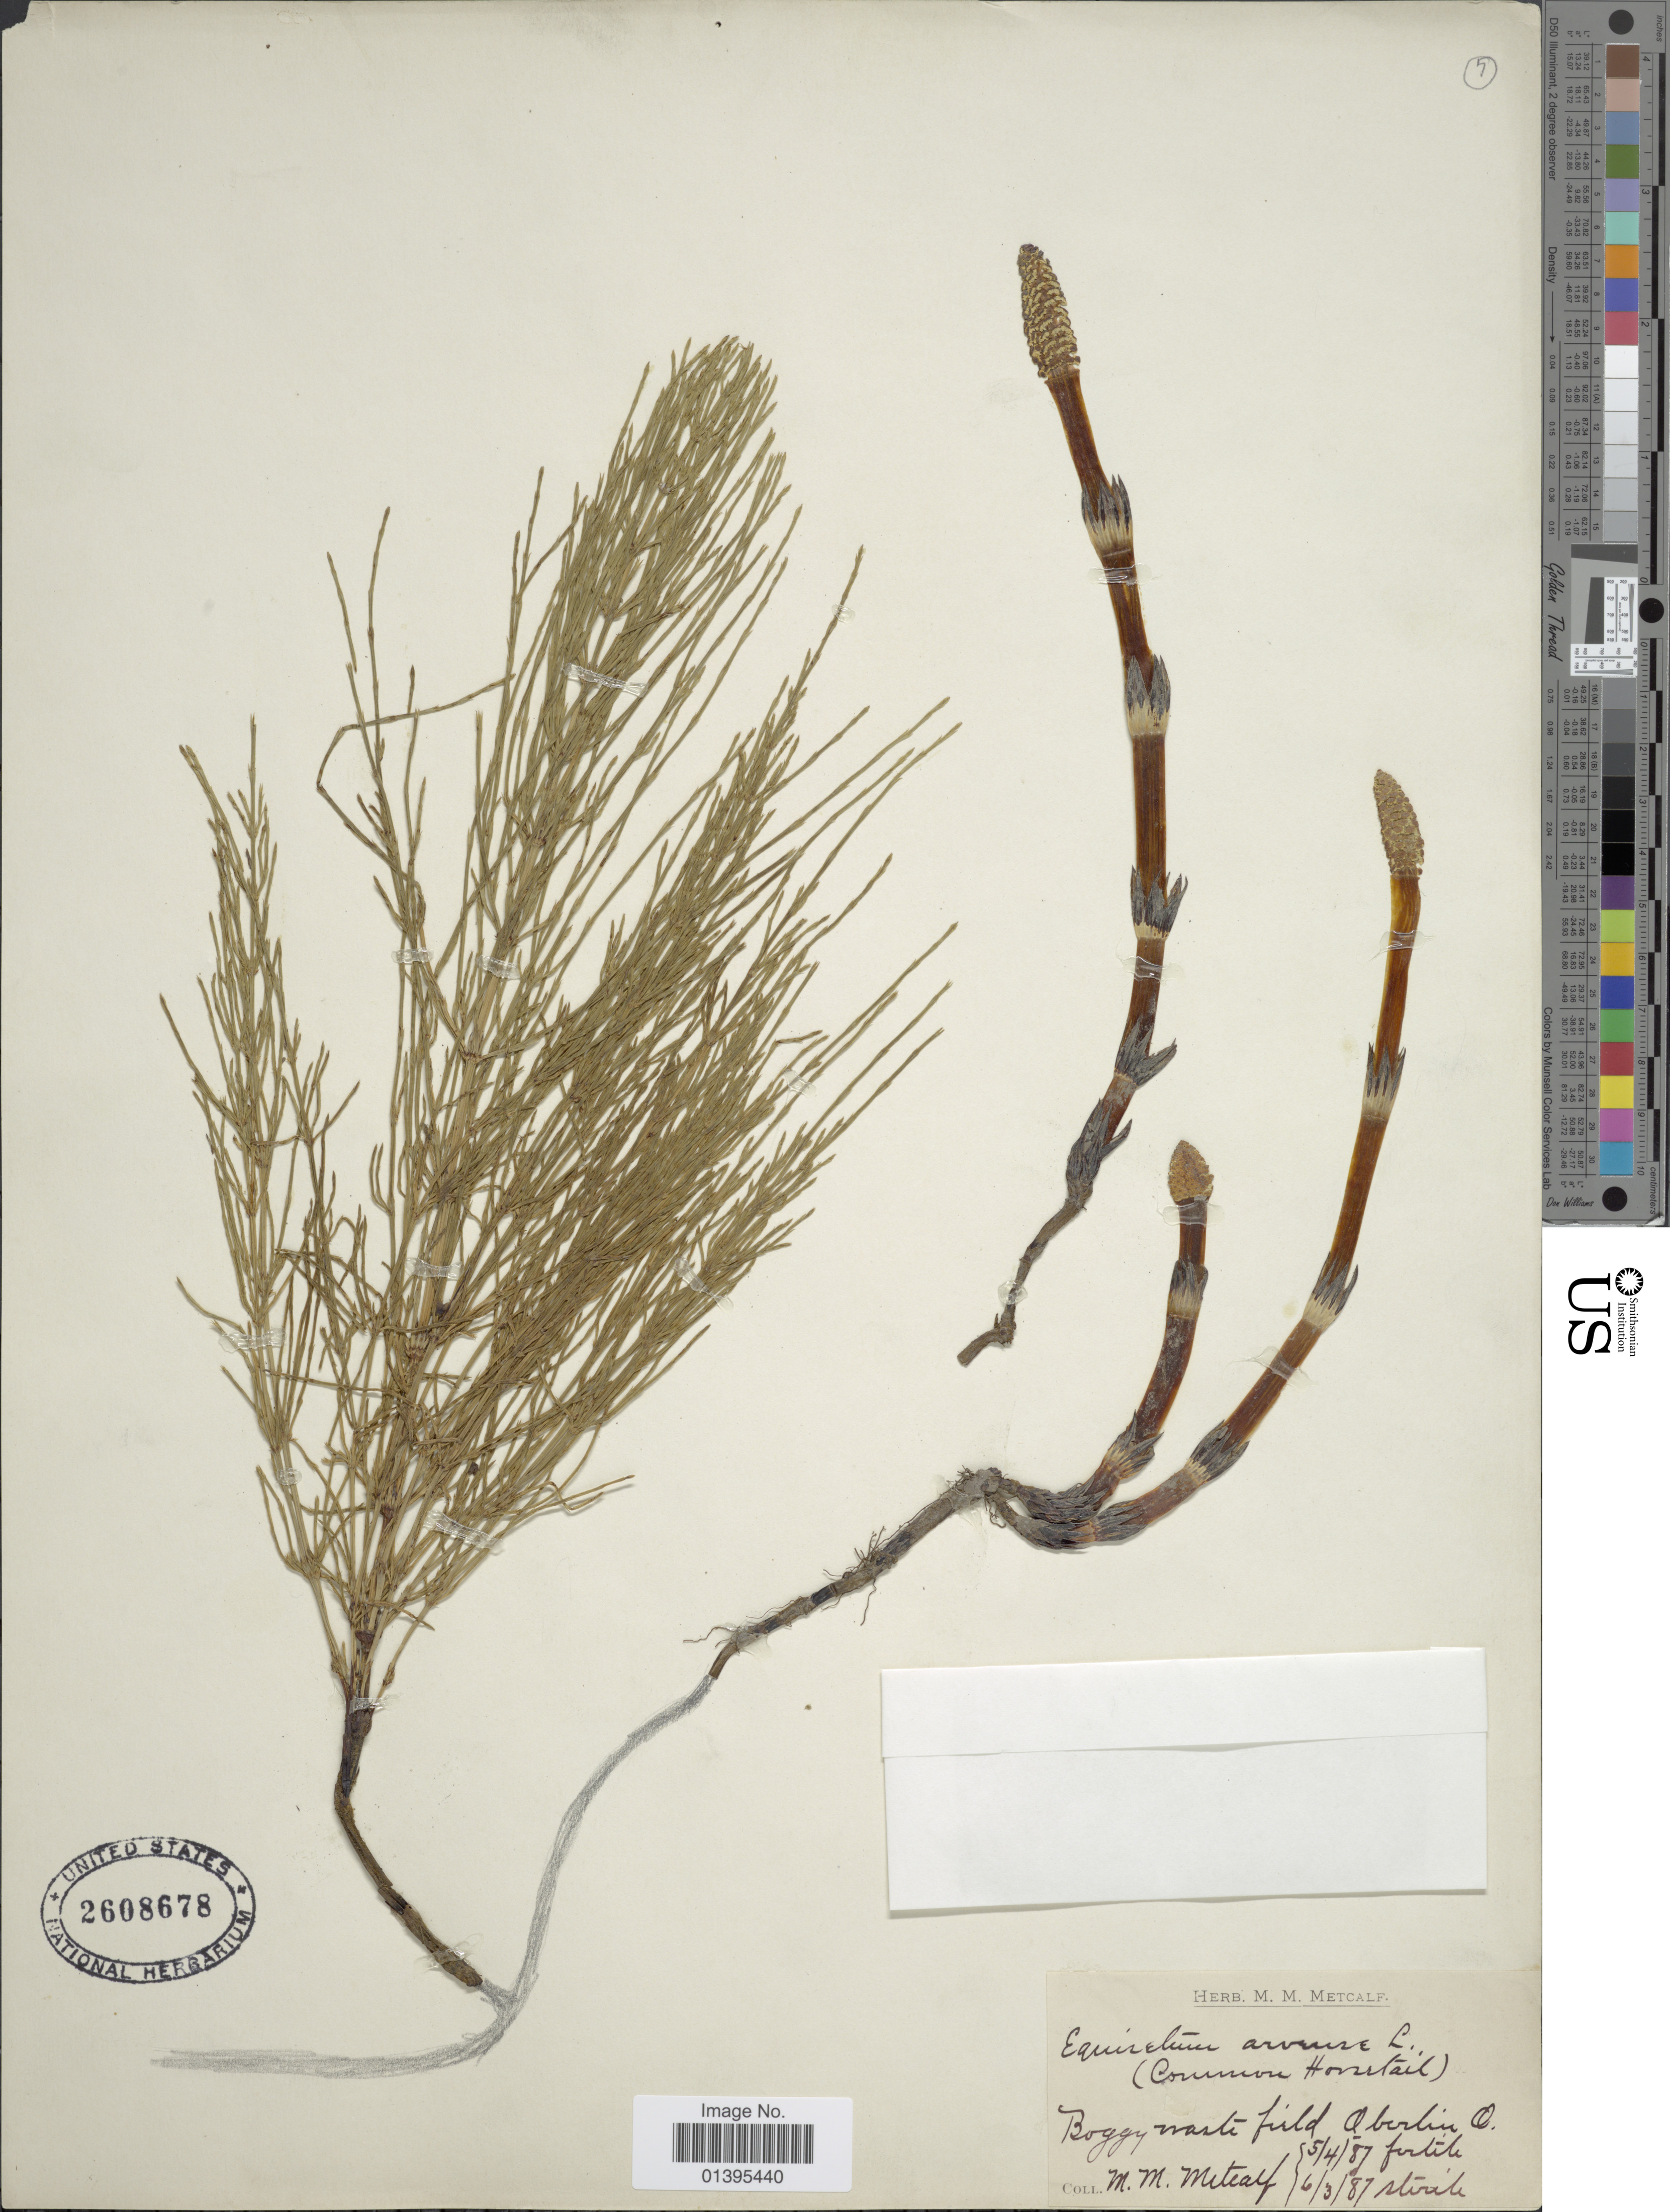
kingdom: Plantae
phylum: Tracheophyta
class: Polypodiopsida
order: Equisetales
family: Equisetaceae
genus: Equisetum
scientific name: Equisetum arvense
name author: L.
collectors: M. Metcalf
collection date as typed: Transcribed d/m/y: 4/5/87 to 3/6/87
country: United States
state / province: Ohio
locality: Boggy waste field Oberlin O.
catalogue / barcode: US 2608678